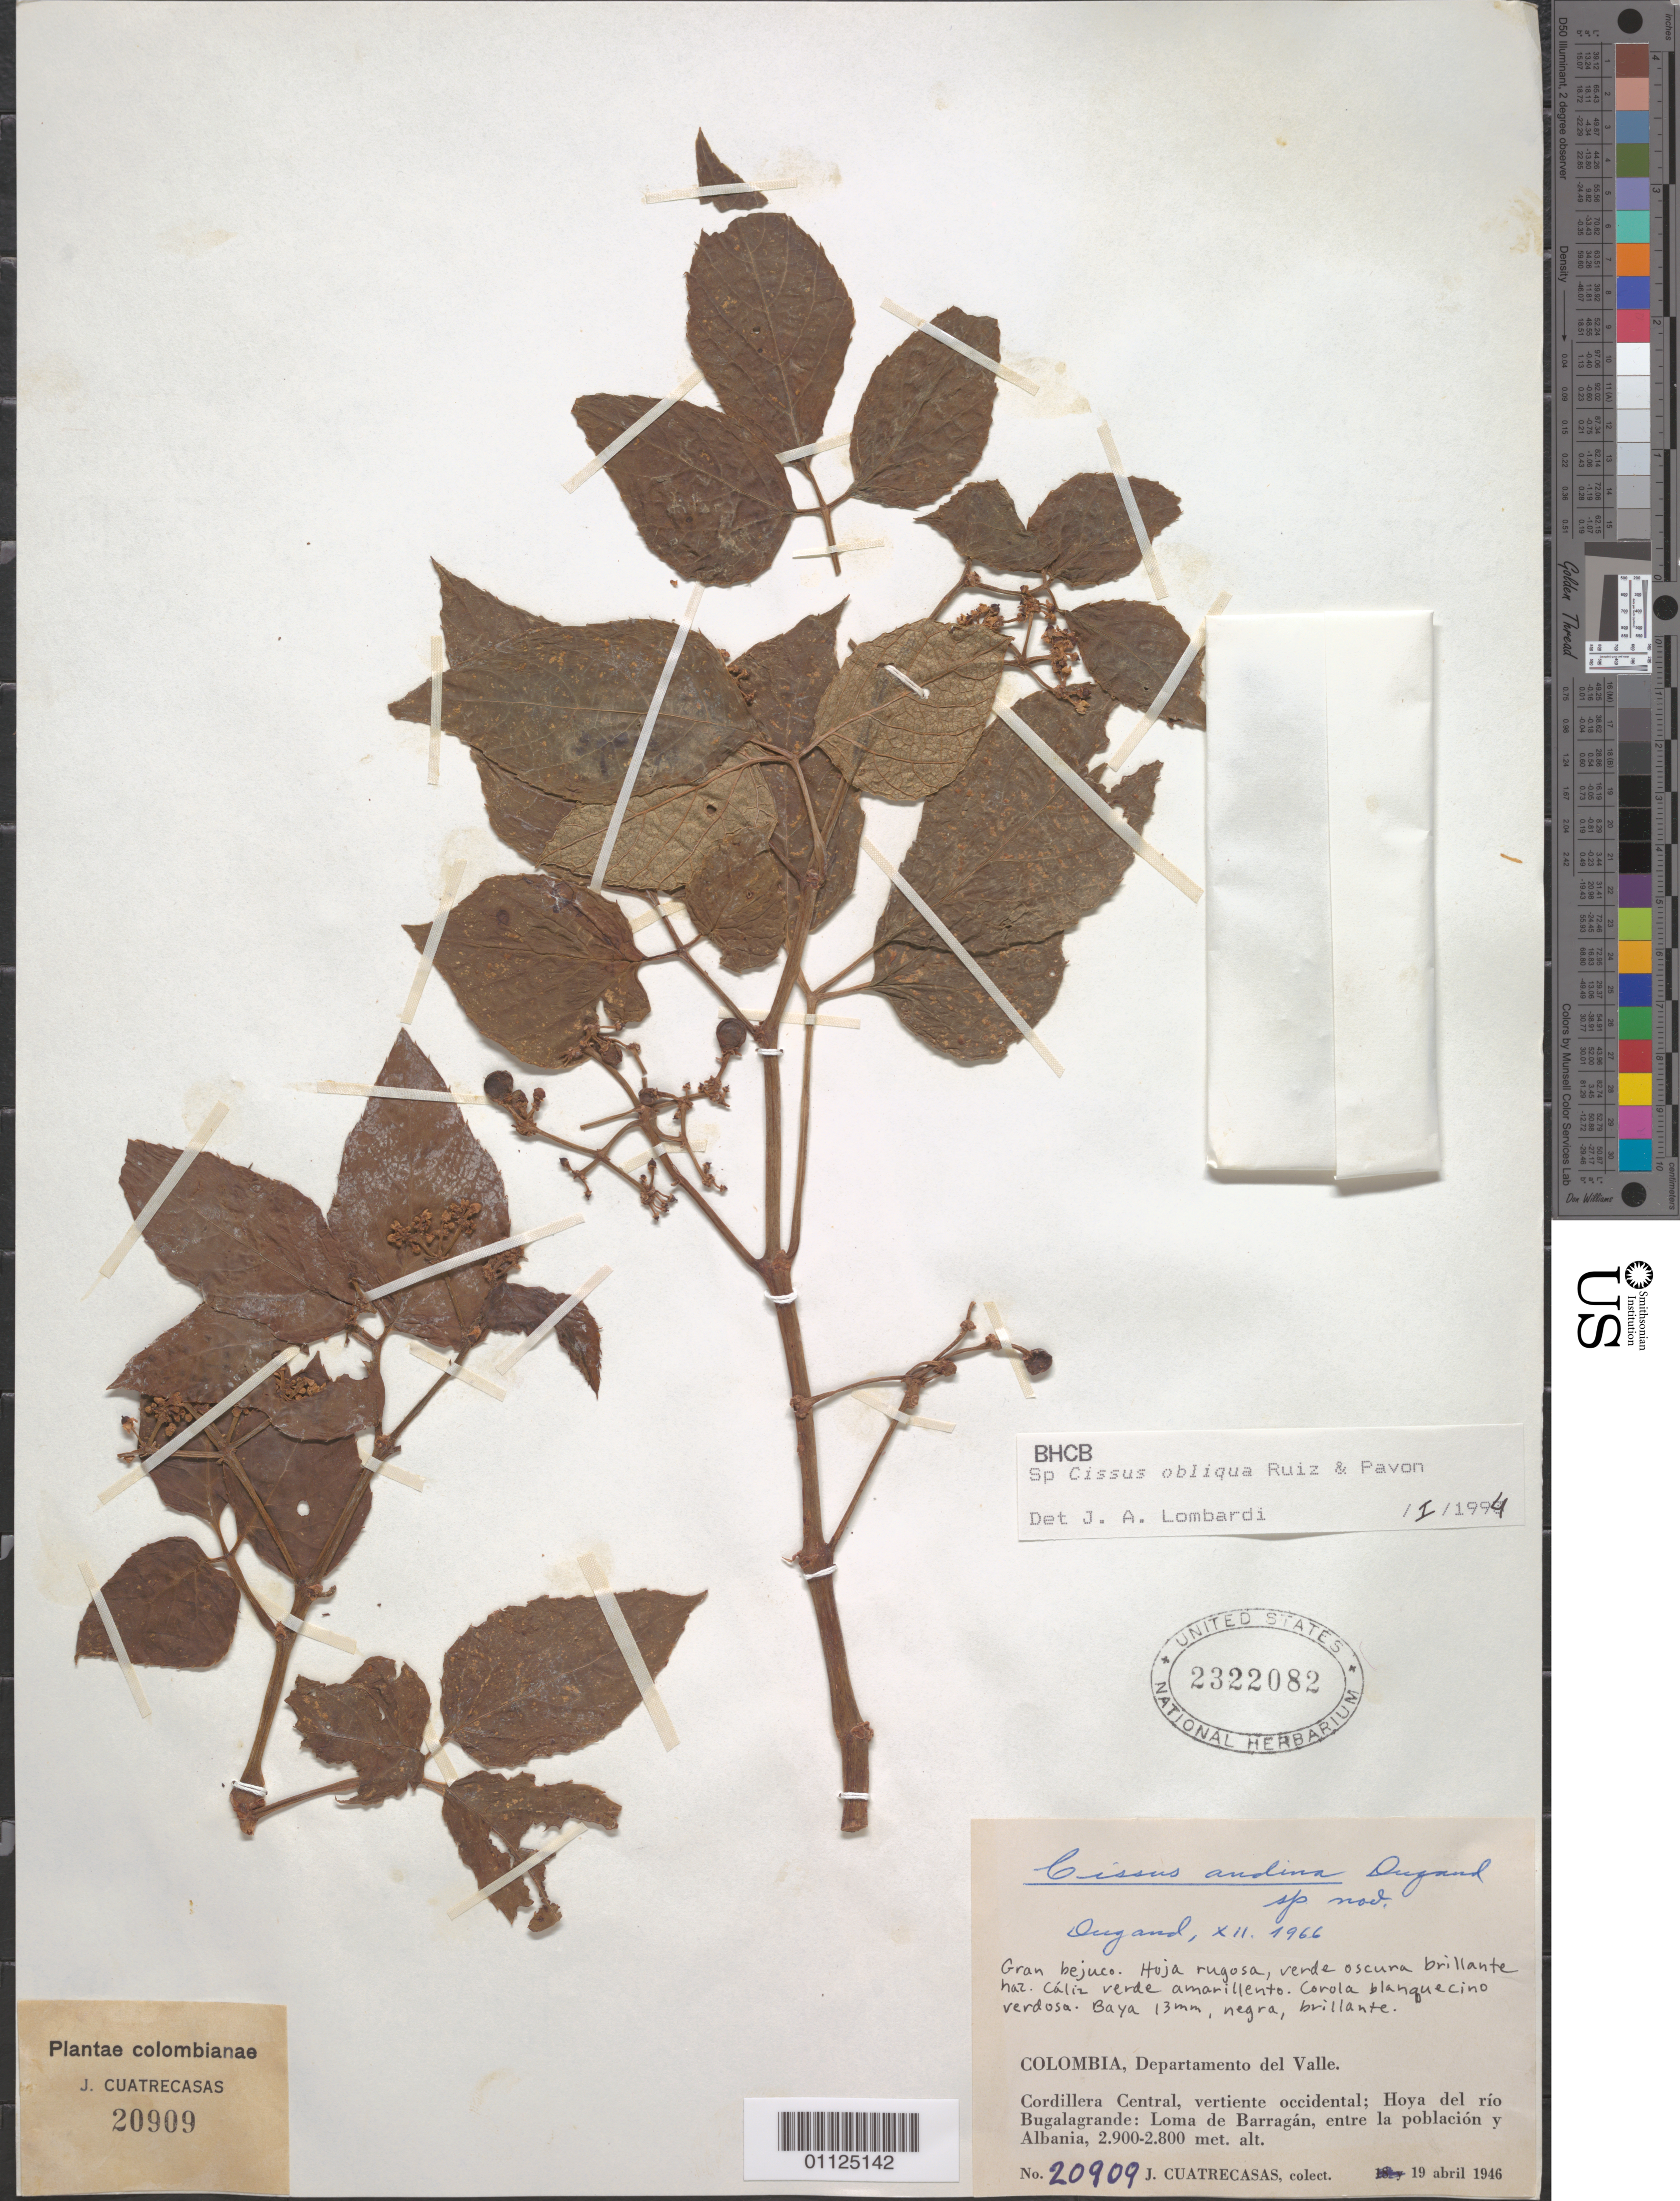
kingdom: Plantae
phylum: Tracheophyta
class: Magnoliopsida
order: Vitales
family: Vitaceae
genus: Cissus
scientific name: Cissus obliqua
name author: Ruiz & Pav.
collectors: J. Cuatrecasas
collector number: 20909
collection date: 1946-04-19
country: Colombia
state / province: Valle del Cauca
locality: Cordillera Central, vertiente occidental; Hoya del rio Bugalagrande: Loma de Barragan, entre la poblacion y Albania.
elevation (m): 2800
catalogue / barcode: US 2322082